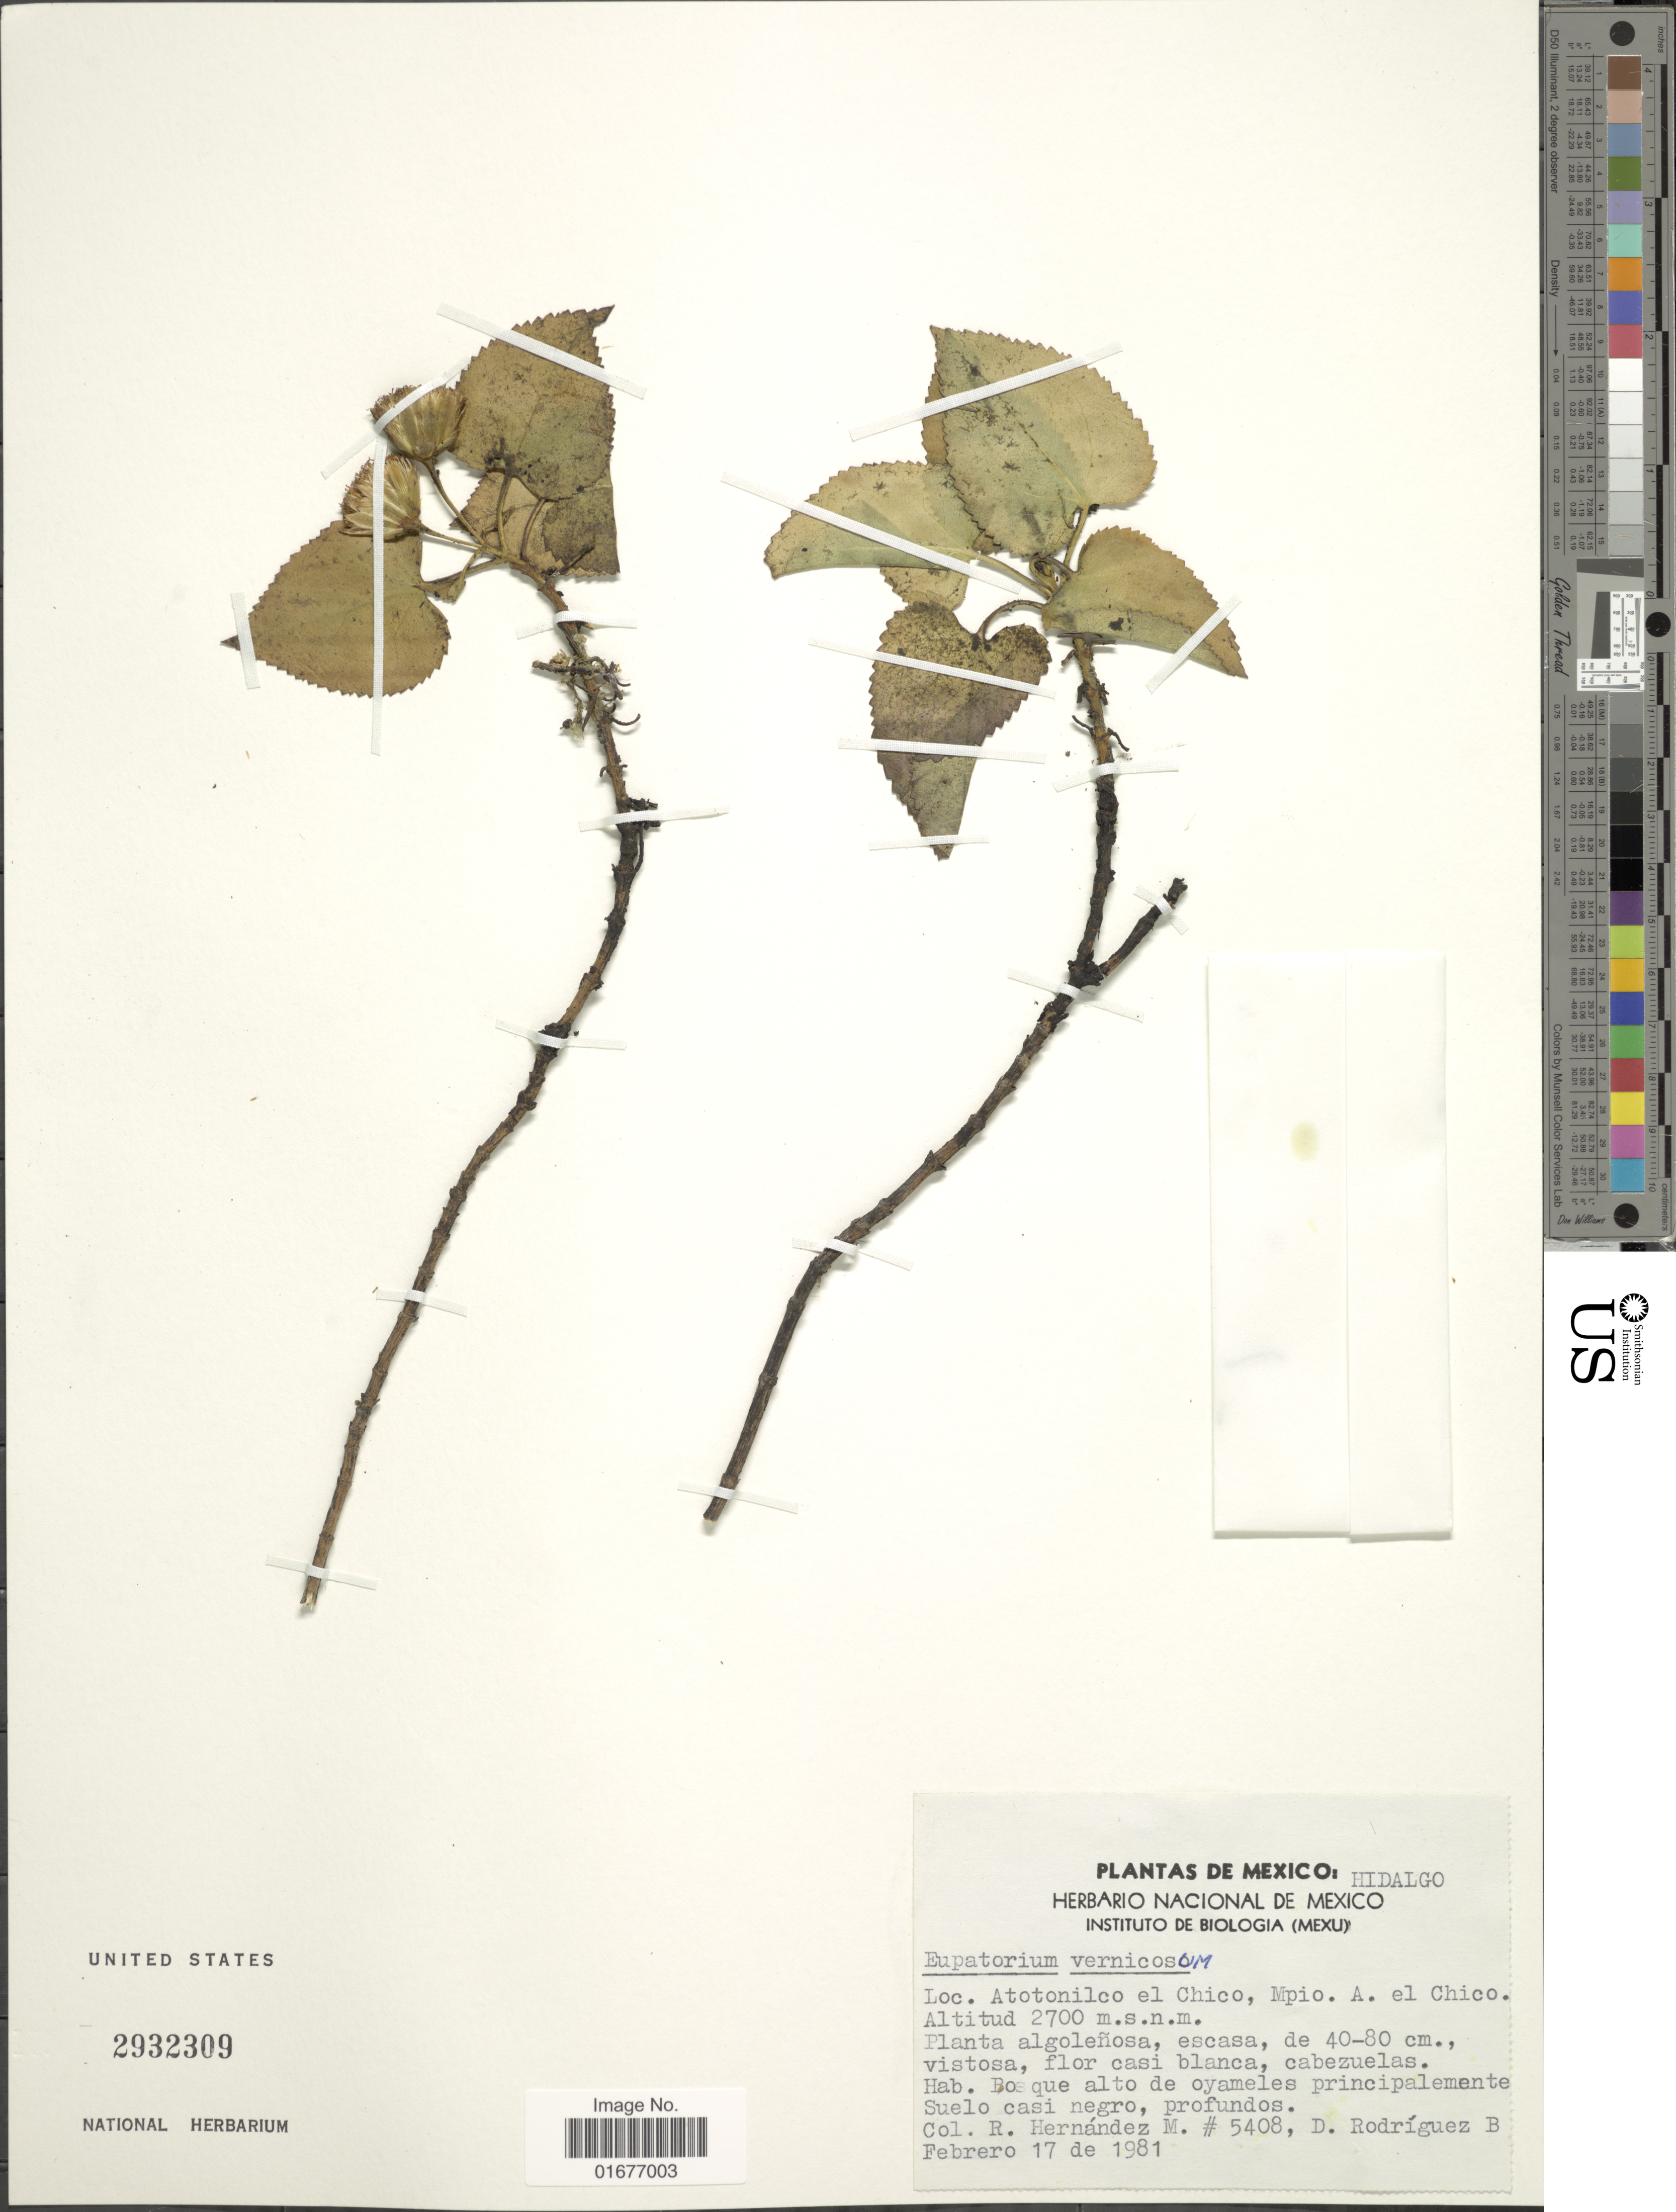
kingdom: Plantae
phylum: Tracheophyta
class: Magnoliopsida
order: Asterales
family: Asteraceae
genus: Ageratina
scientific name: Ageratina vernicosa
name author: (Sch. Bip. ex Greenm.) R.M. King & H. Rob.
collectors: R. Hernández M. & D. Rodríguez B.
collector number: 5408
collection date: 1981-02-17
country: Mexico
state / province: Hidalgo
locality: Atotonilco el Chico, Mpio. A. el Chico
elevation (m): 2700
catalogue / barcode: US 2932309